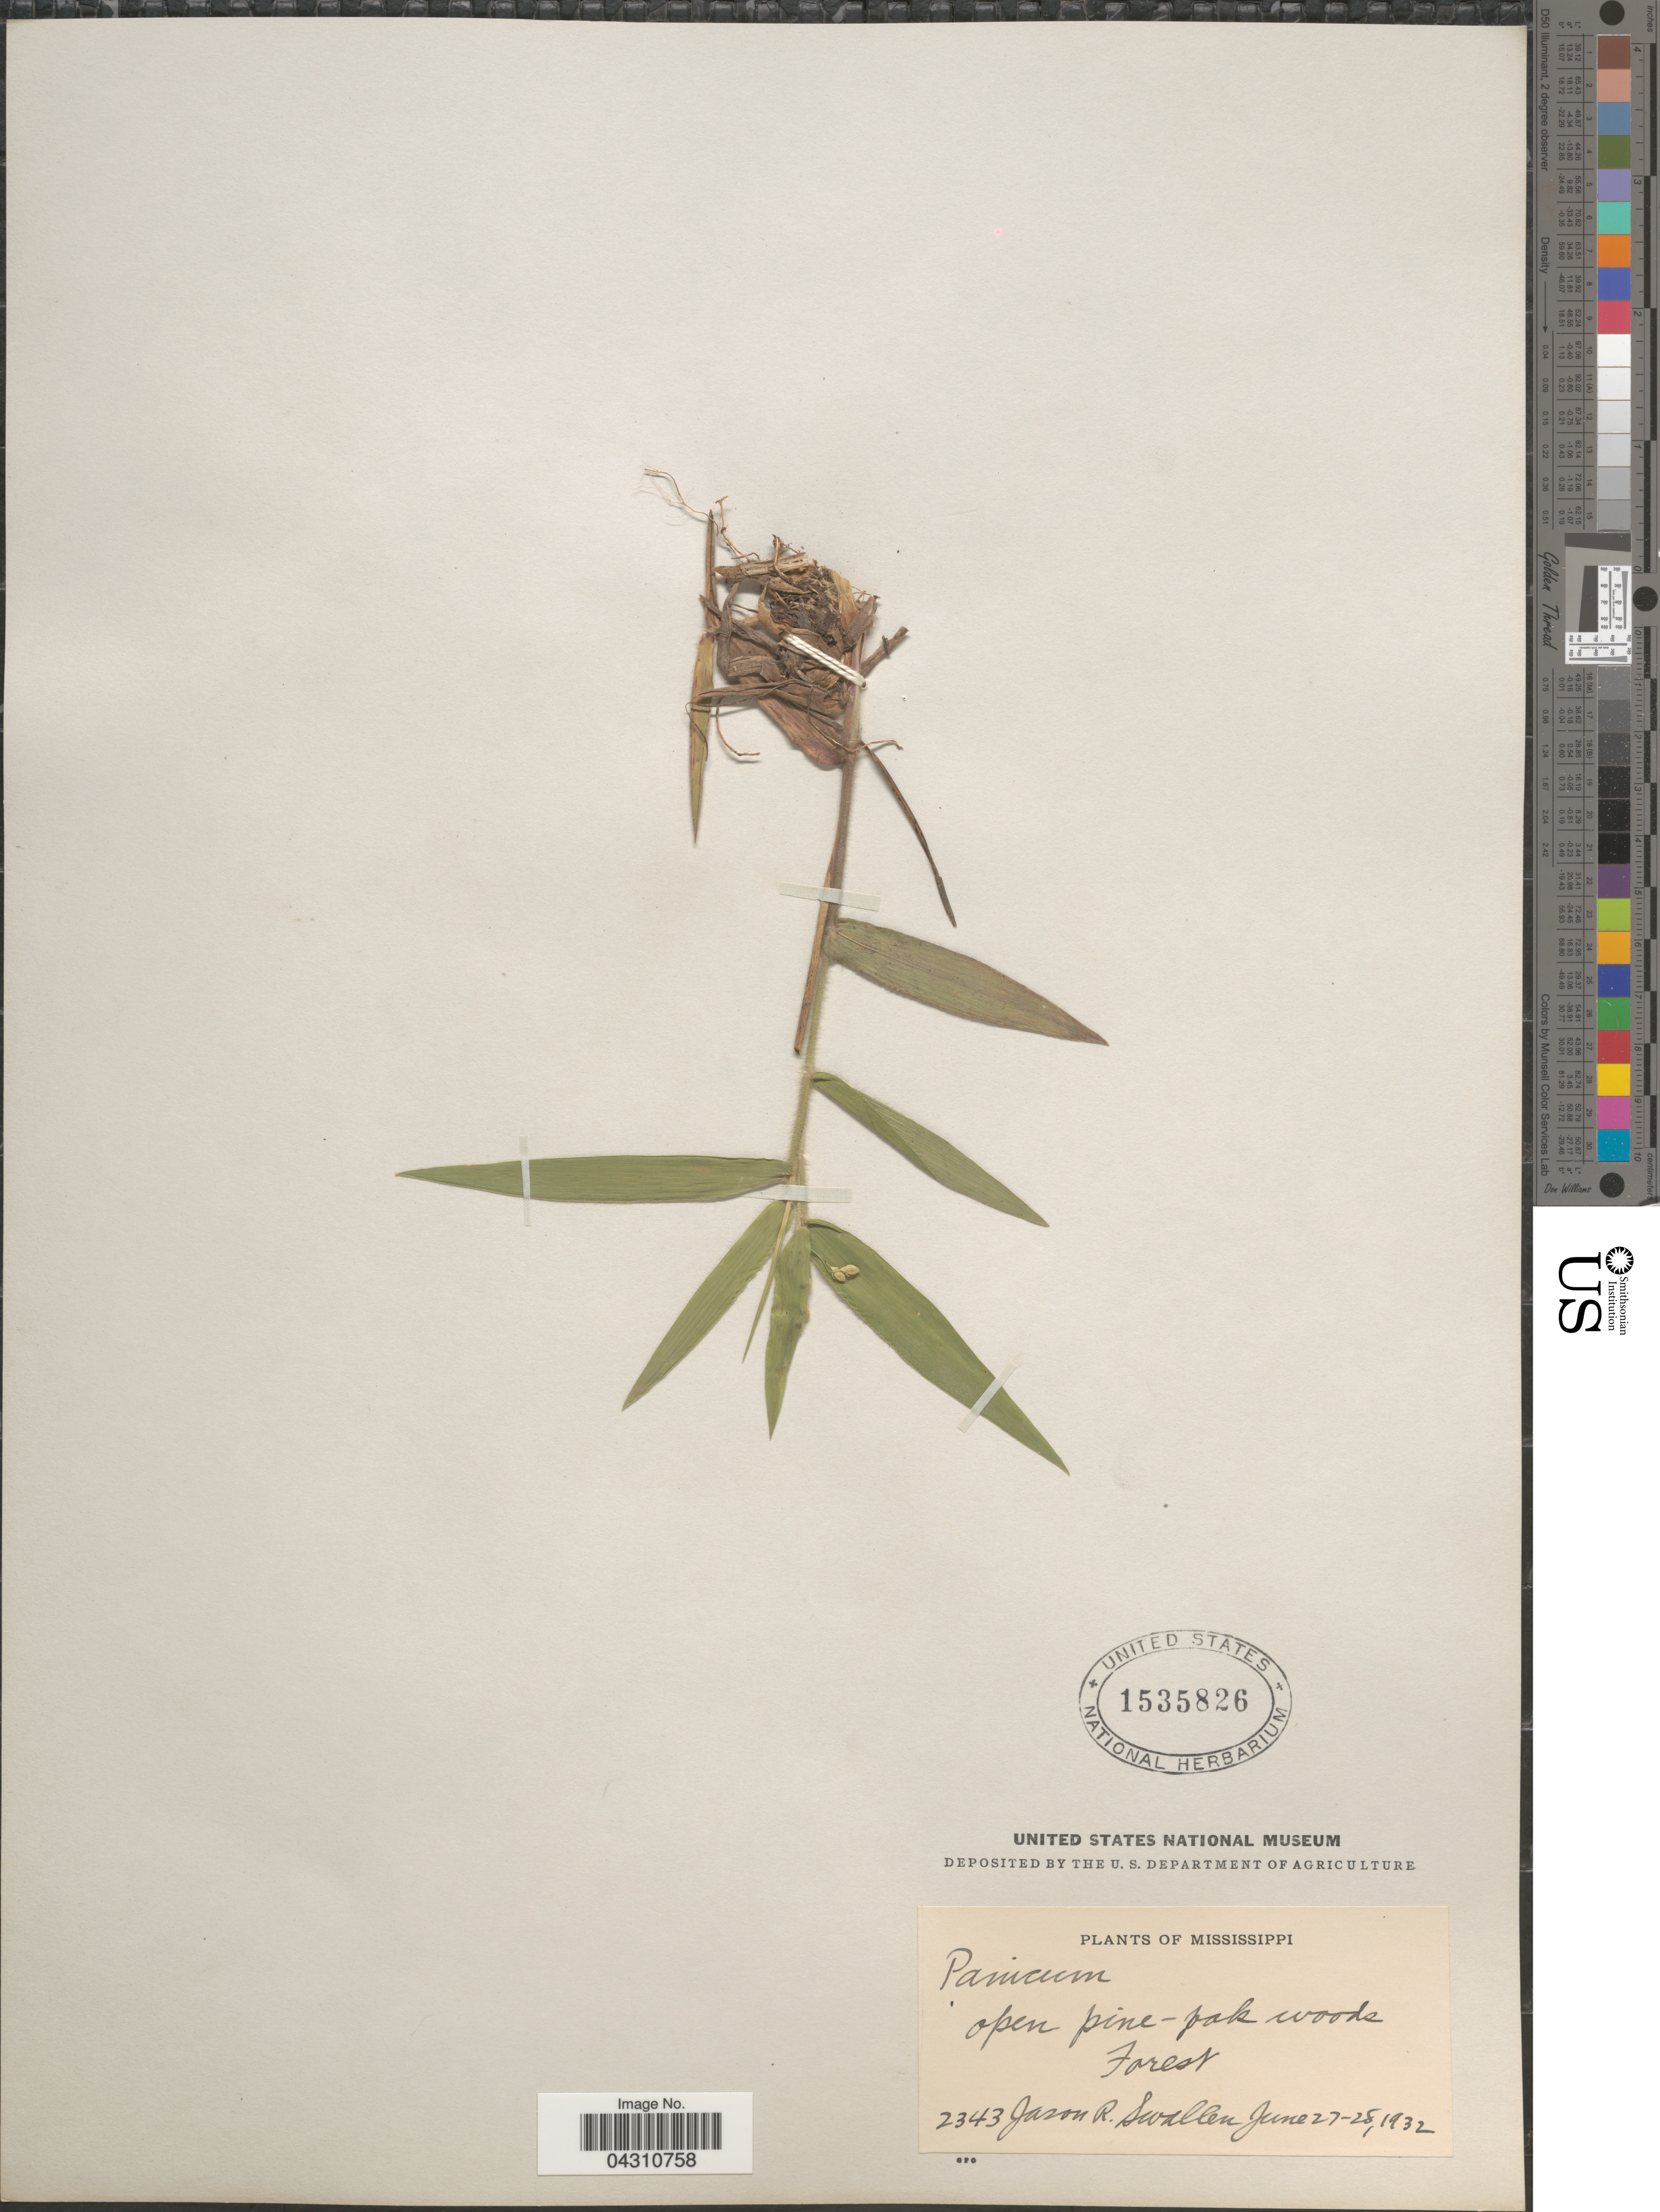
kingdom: Plantae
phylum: Tracheophyta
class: Liliopsida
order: Poales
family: Poaceae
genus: Dichanthelium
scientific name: Dichanthelium ravenelii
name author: (Scribn. & Merr.) Gould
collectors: J. R. Swallen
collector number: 2343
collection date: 1932-06-27/1932-06-28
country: United States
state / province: Mississippi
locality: Open pine-oak woods. Forest.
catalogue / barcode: US 1535826